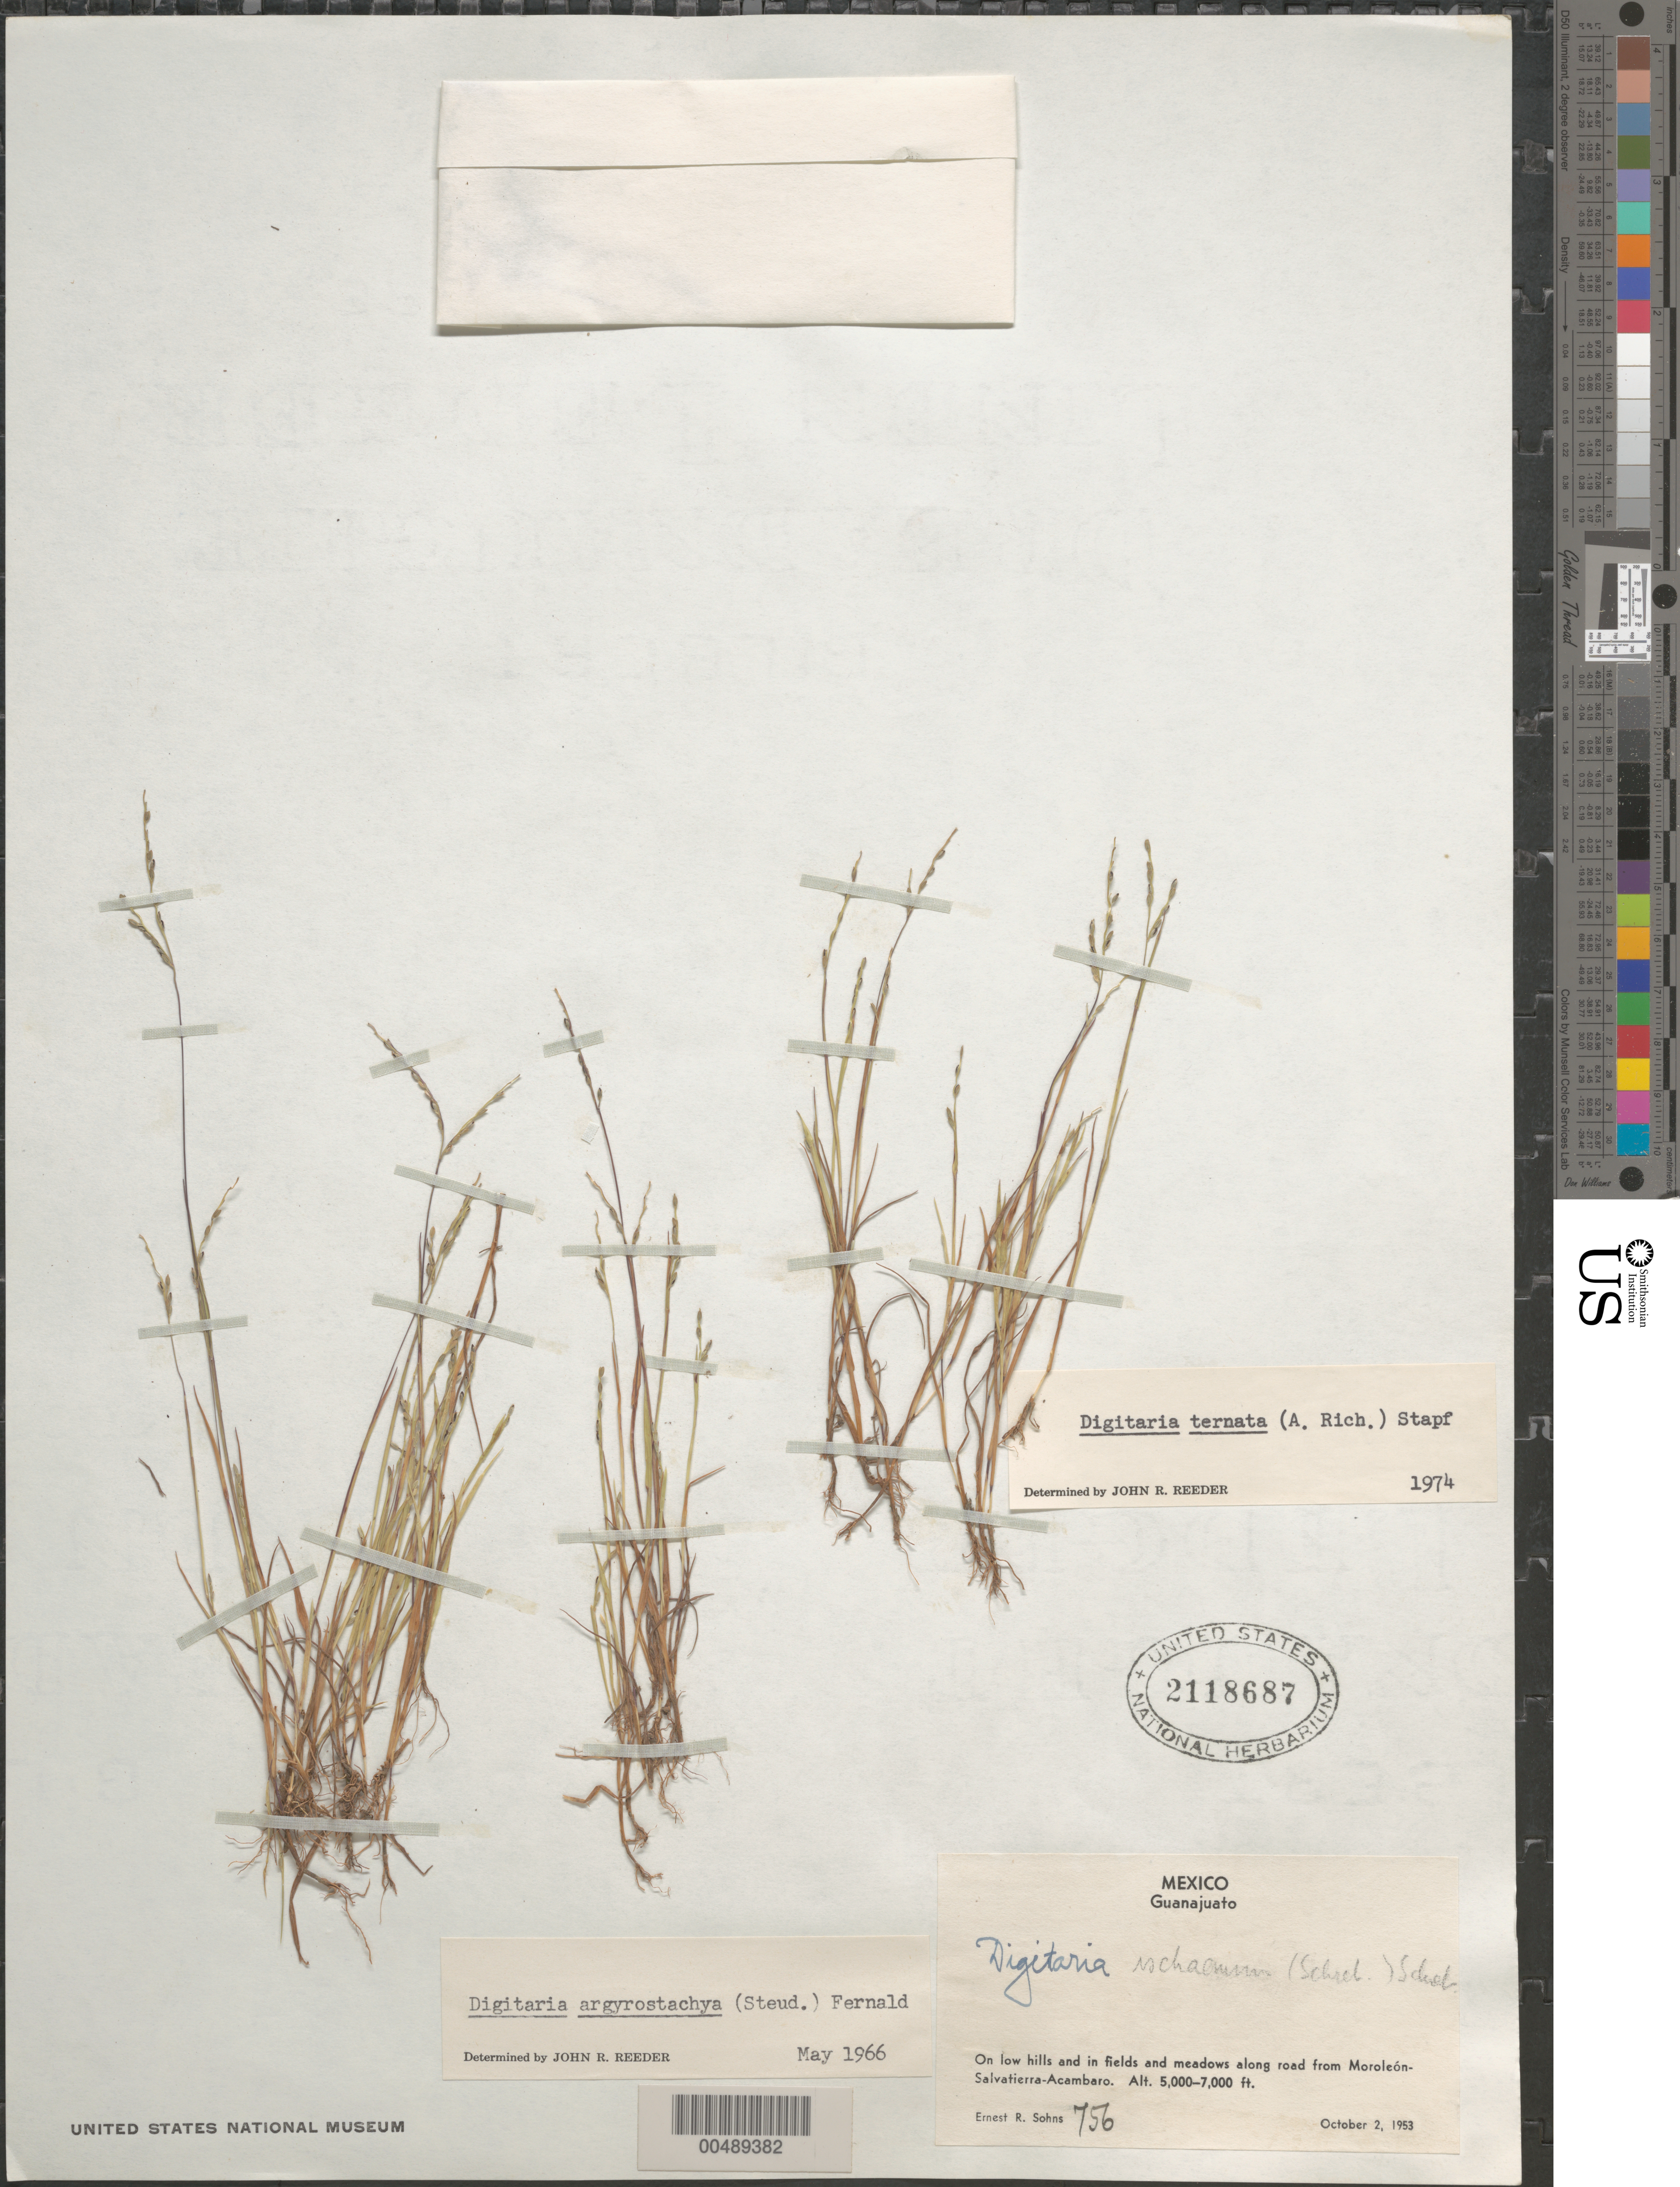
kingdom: Plantae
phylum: Tracheophyta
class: Liliopsida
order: Poales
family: Poaceae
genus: Digitaria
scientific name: Digitaria ternata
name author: (Hochr. ex A. Rich.) Stapf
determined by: Reeder, J. R., (UNITED STATES)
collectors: E. R. Sohns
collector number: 756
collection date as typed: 2 Oct 1953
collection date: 1953-10-02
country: Mexico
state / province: Guanajuato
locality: Along rd from Moroleón - Salvatierra - Acambaro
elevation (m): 1524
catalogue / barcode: US 2118687